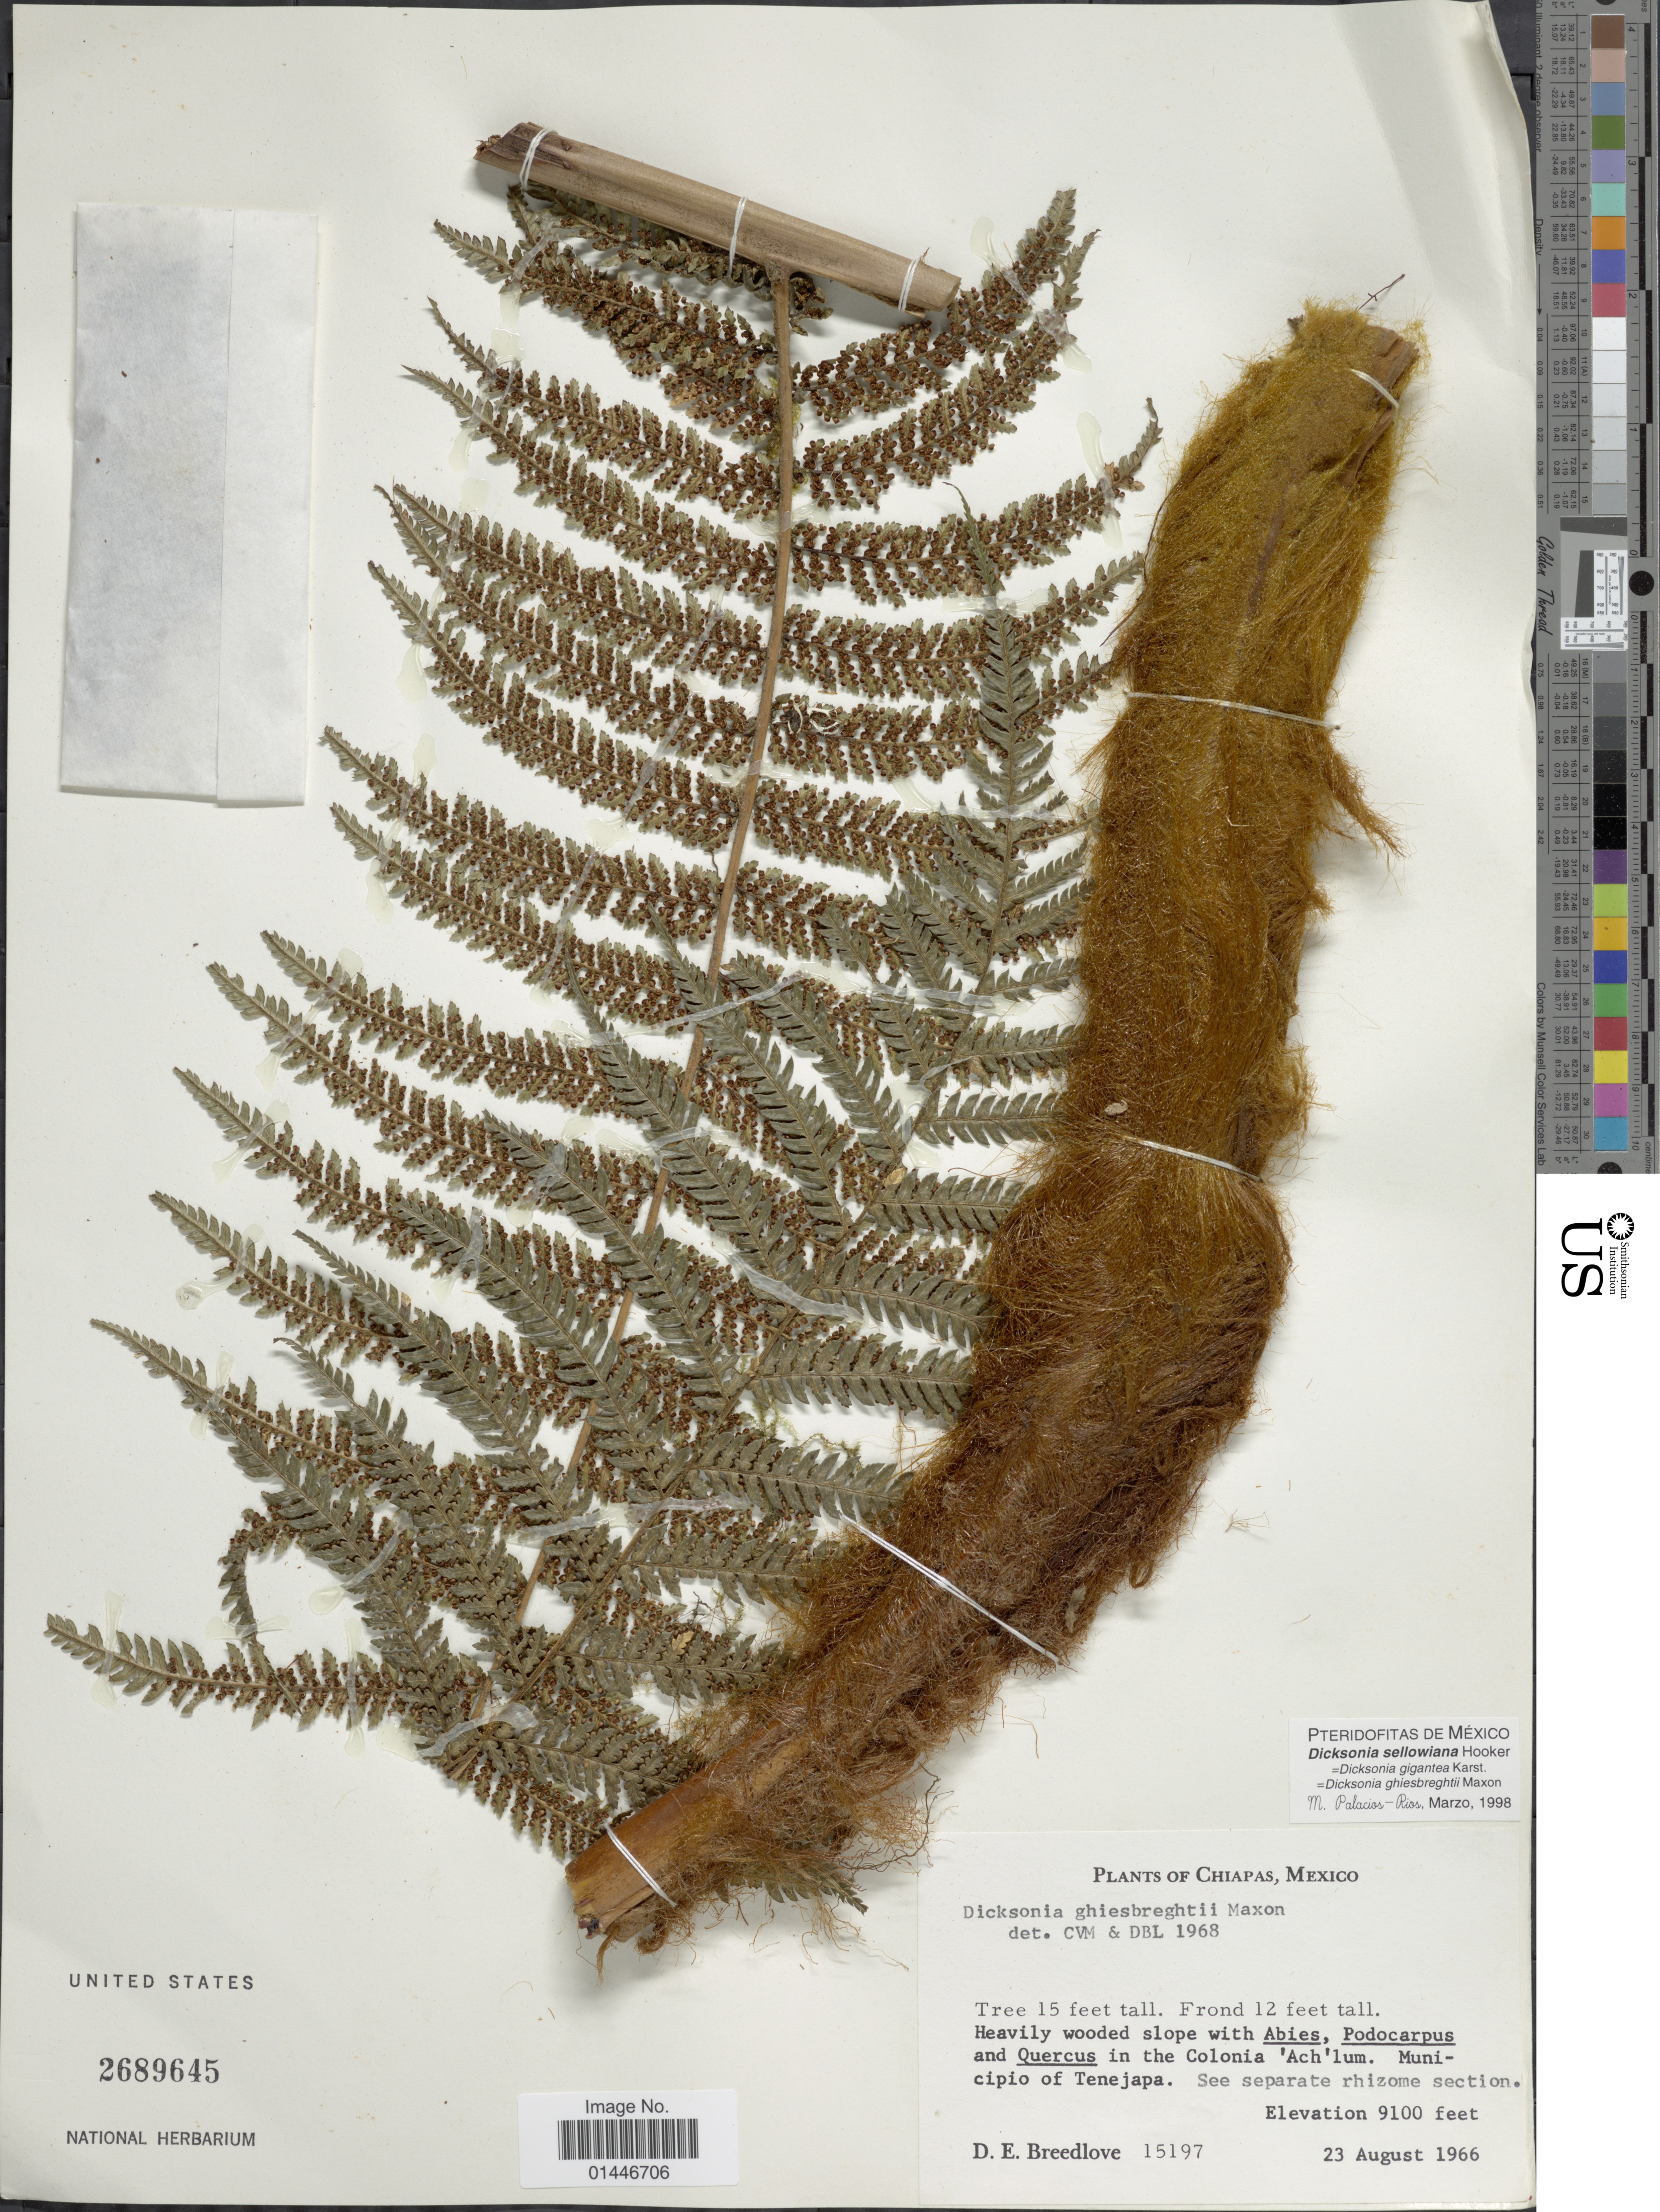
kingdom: Plantae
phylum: Tracheophyta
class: Polypodiopsida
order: Cyatheales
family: Dicksoniaceae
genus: Dicksonia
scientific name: Dicksonia sellowiana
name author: Hook.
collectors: D. E. Breedlove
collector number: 15197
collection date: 1966-08-23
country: Mexico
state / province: Chiapas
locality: Colonia 'Ach'lum, Municipio of Tenejapa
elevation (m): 2774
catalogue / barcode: US 2689645